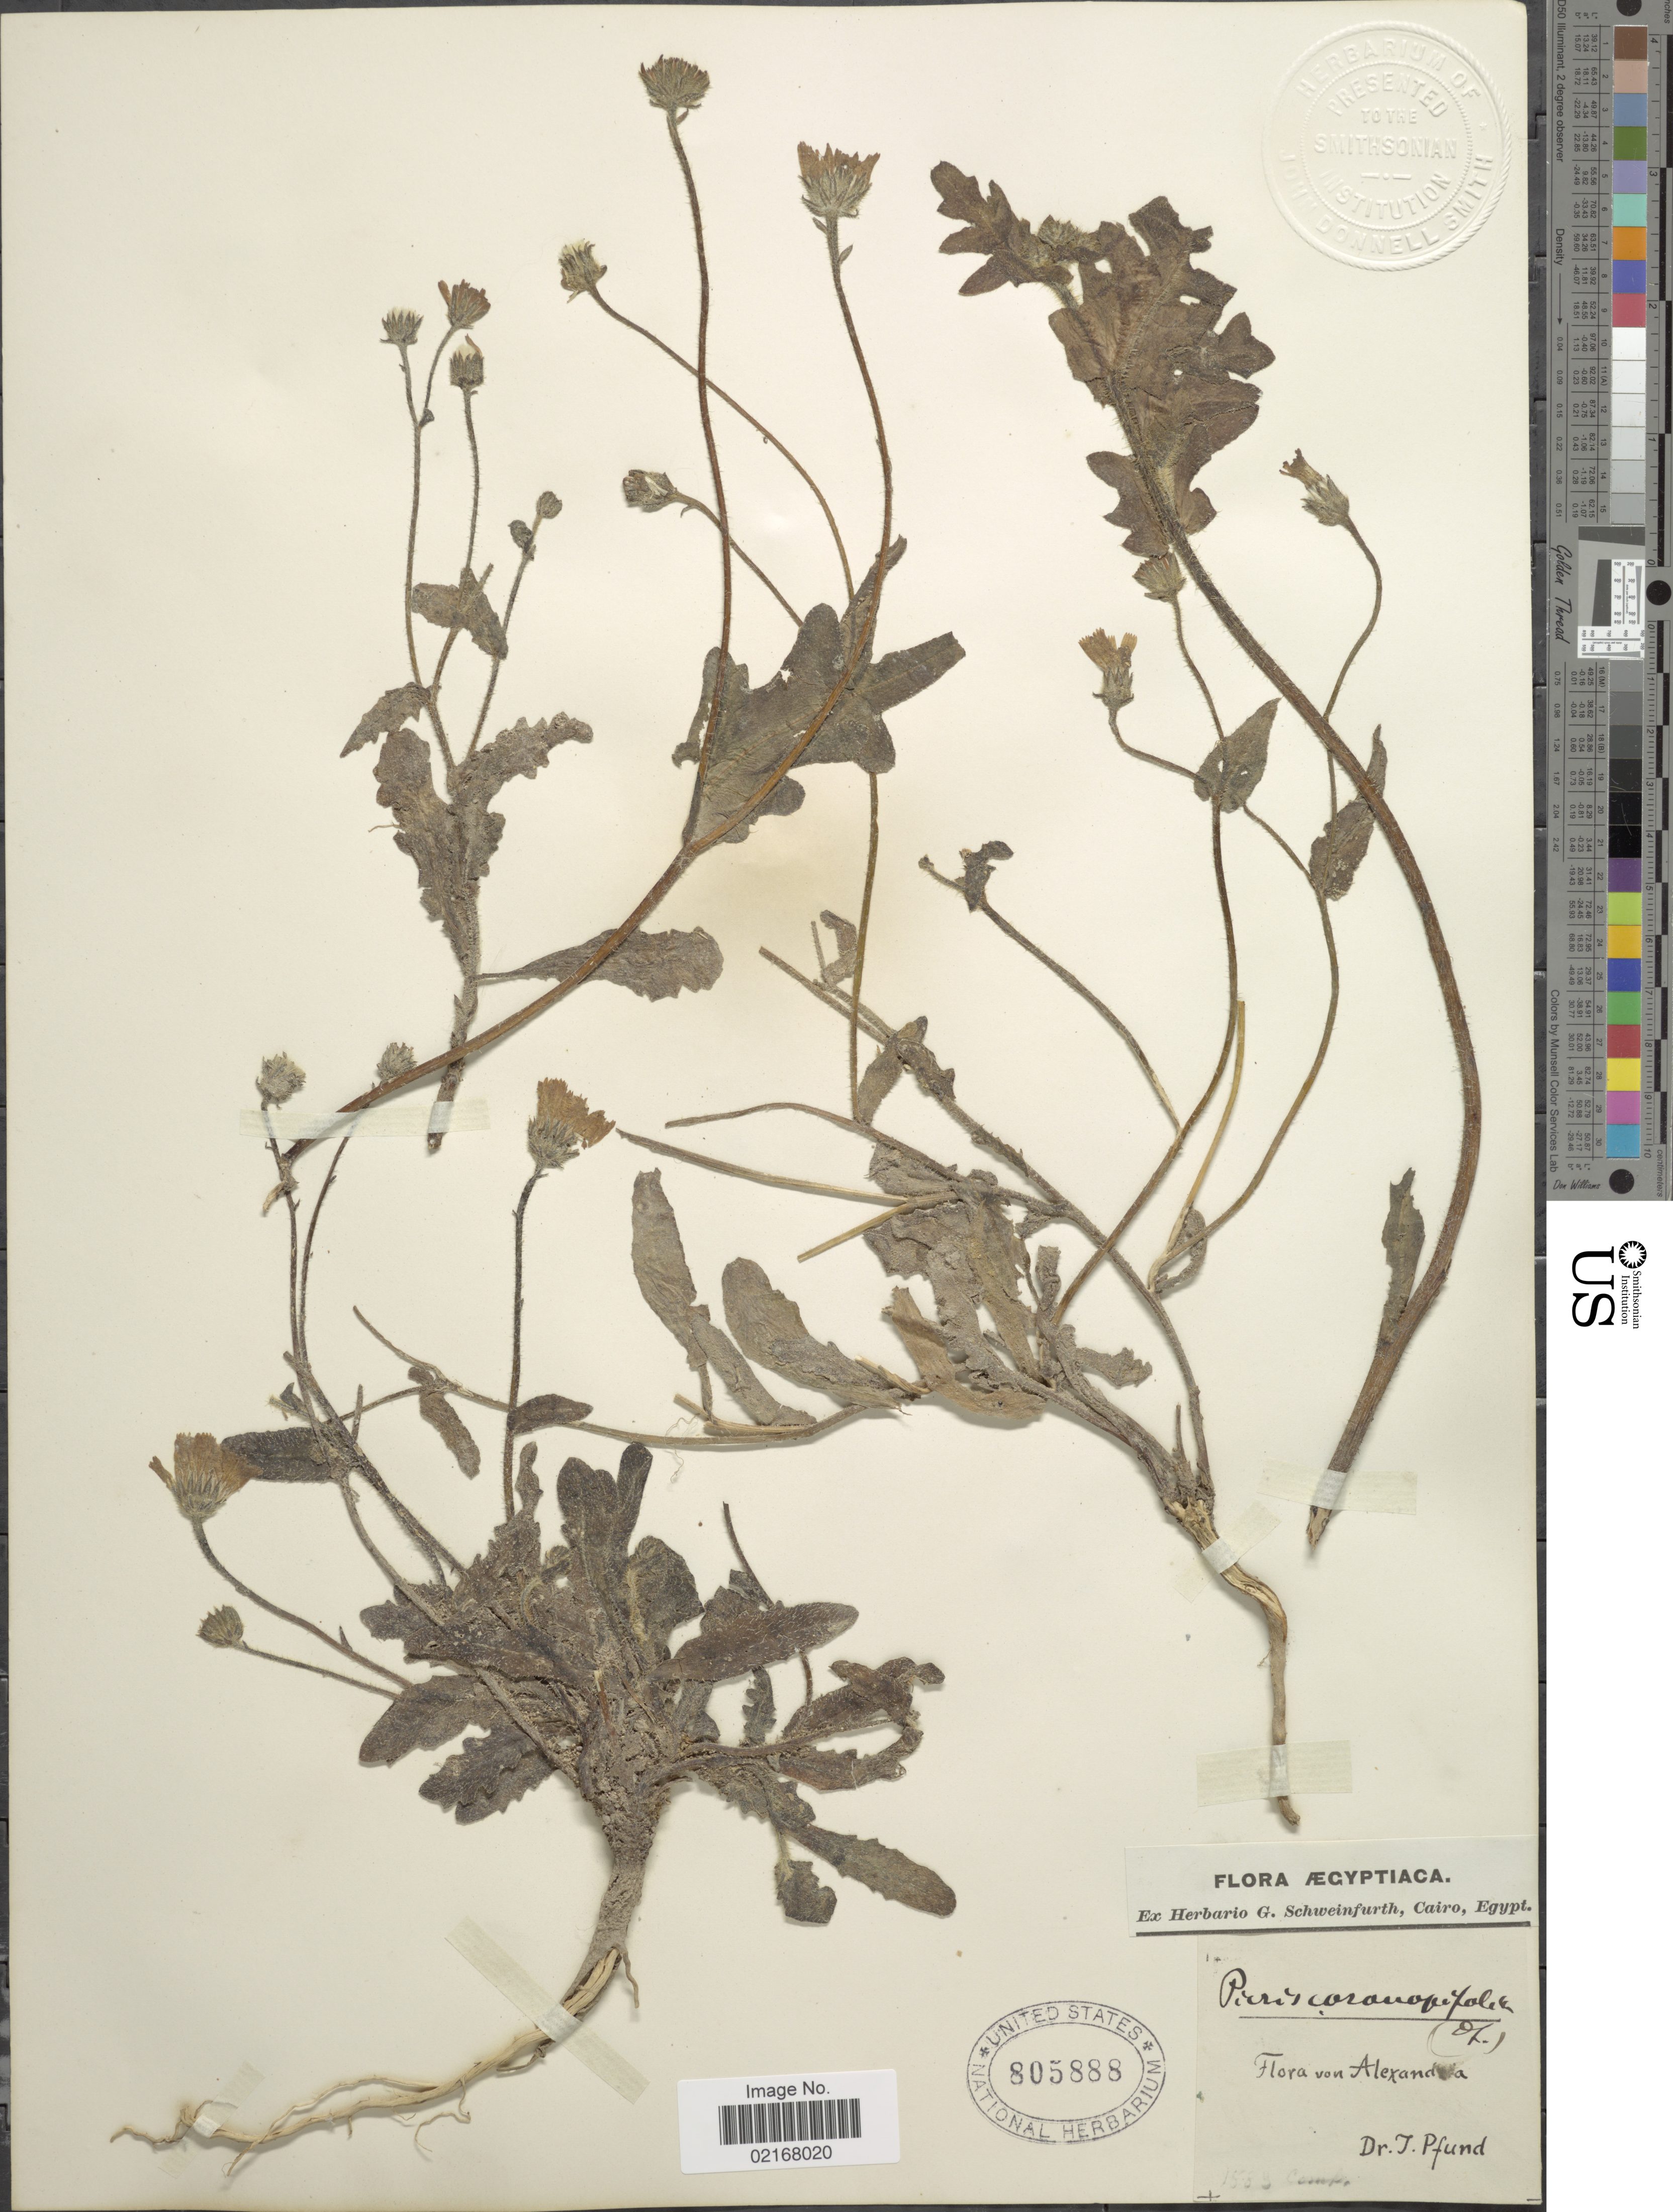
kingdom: Plantae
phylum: Tracheophyta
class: Magnoliopsida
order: Asterales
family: Asteraceae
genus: Picris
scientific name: Picris asplenioides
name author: L.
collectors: -. Pfund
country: Egypt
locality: Alexandria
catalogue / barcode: US 805888